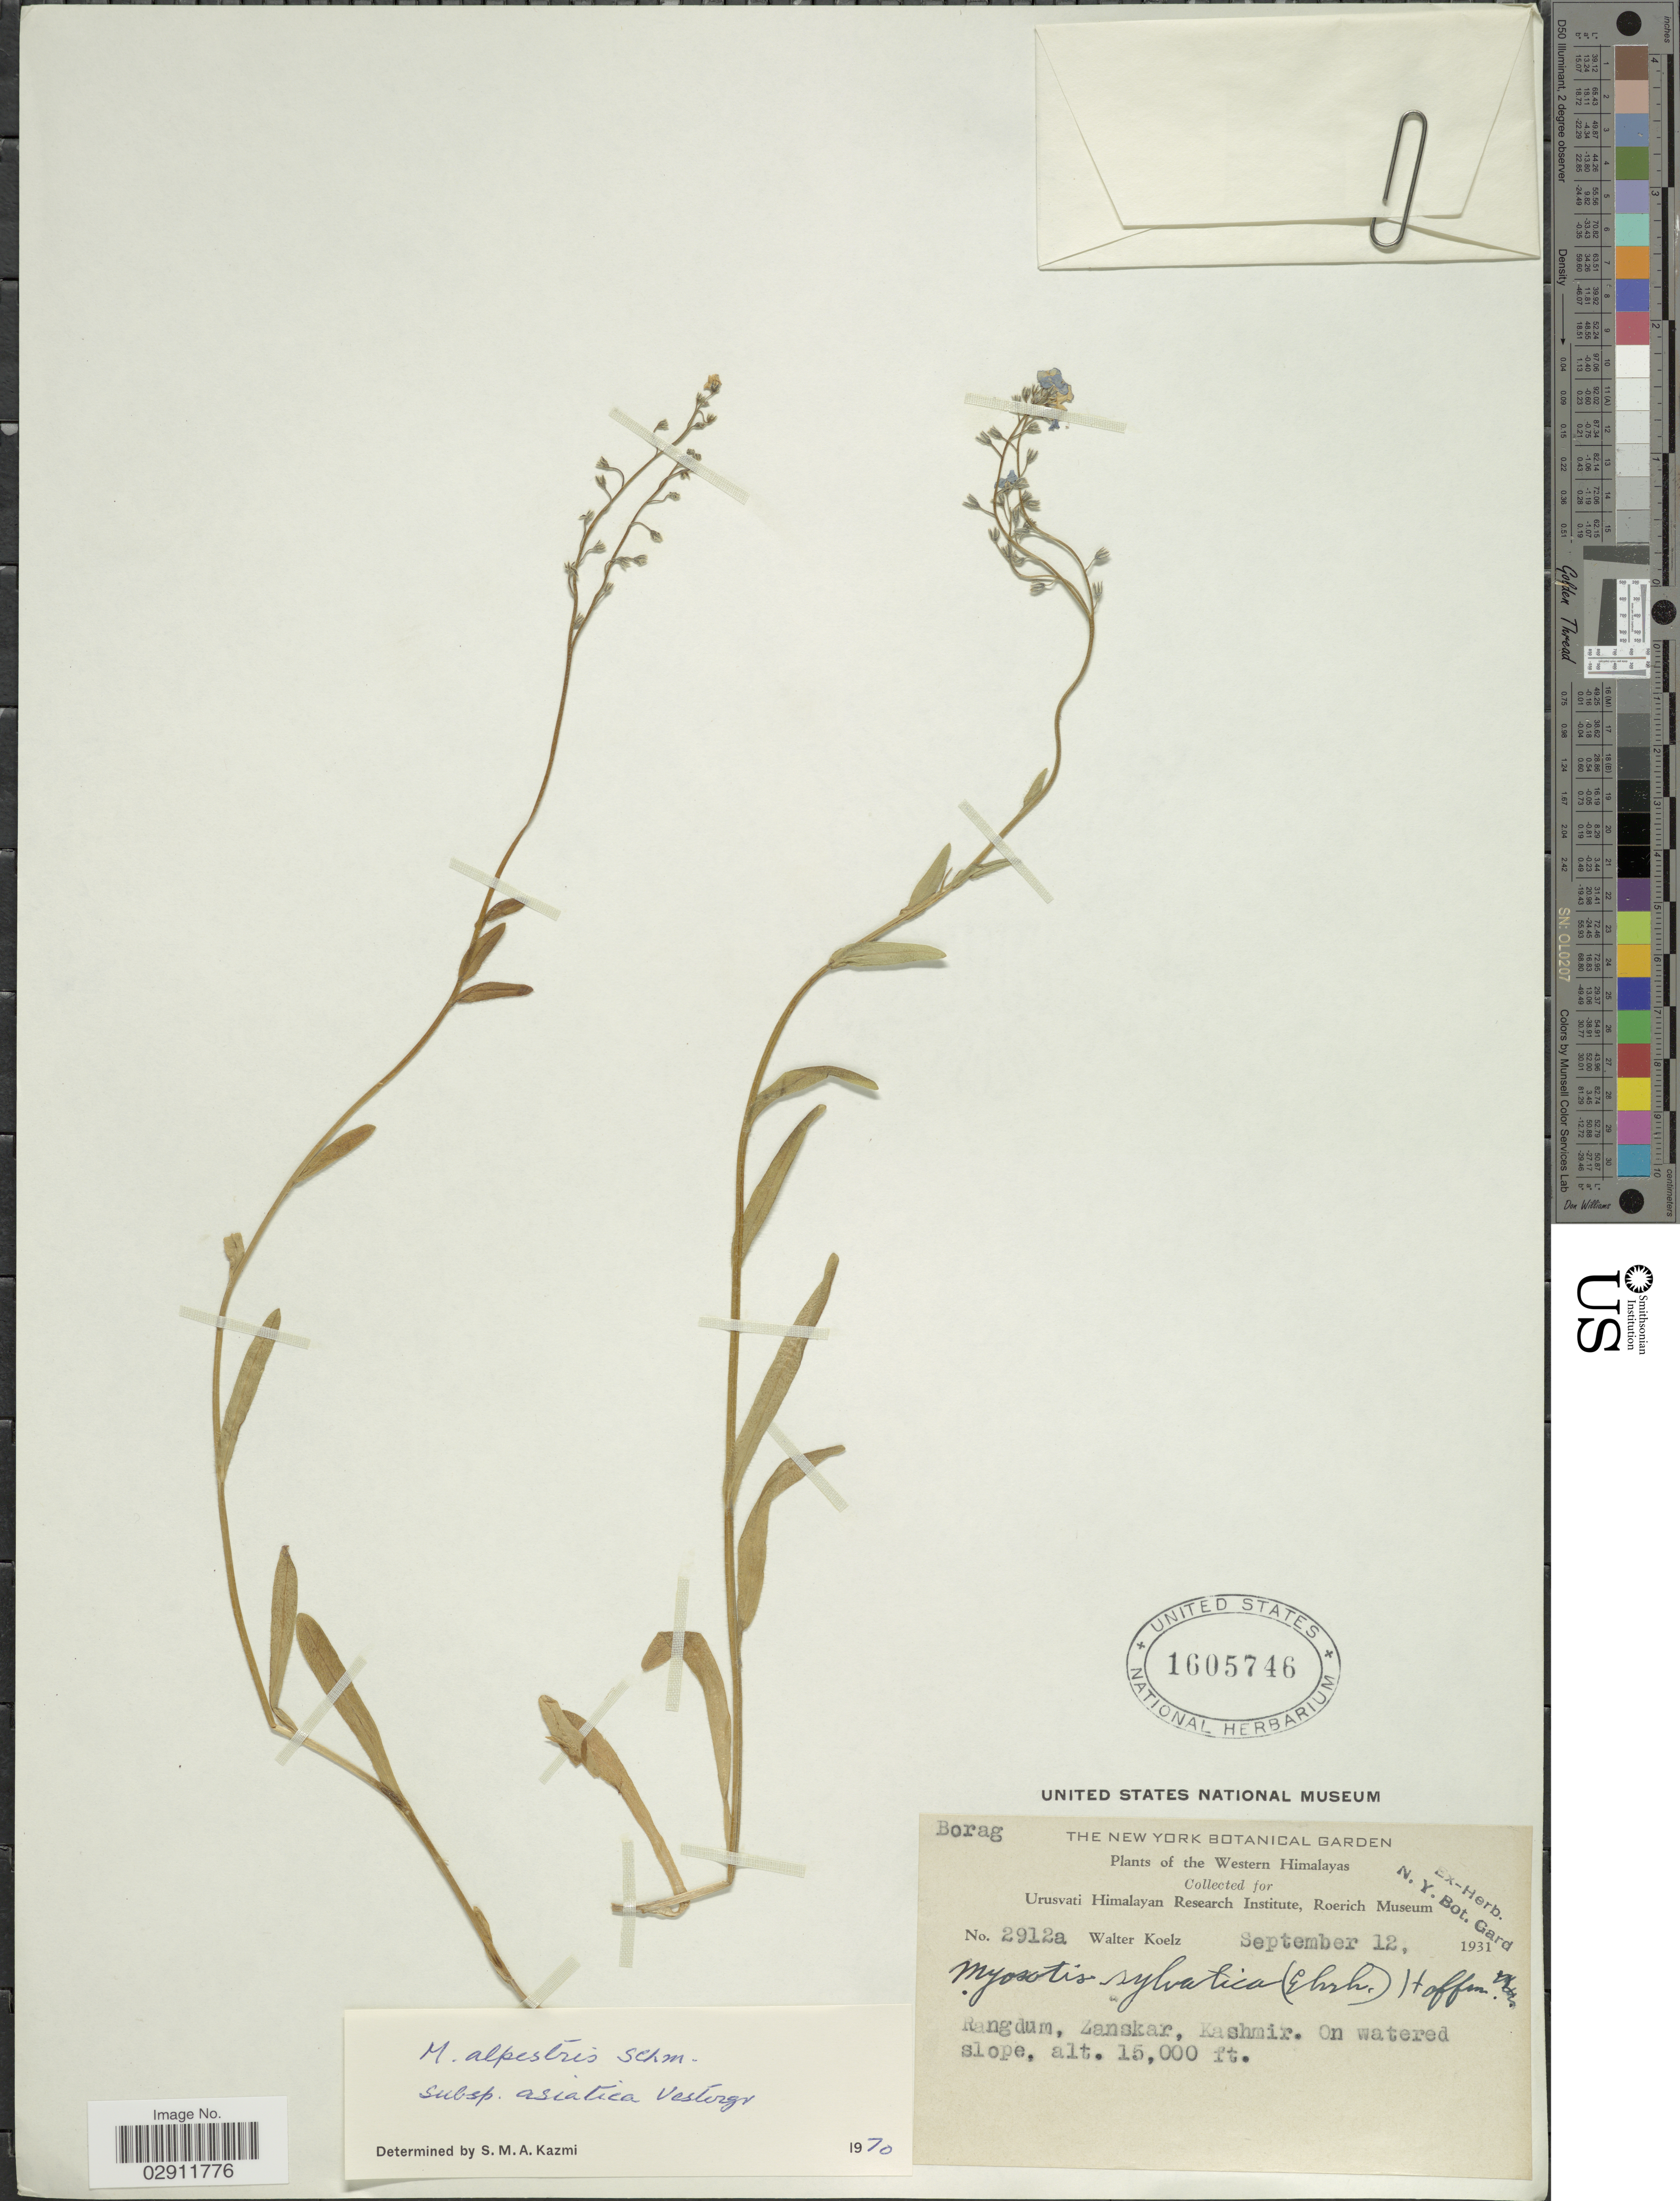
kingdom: Plantae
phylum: Tracheophyta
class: Magnoliopsida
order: Boraginales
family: Boraginaceae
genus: Myosotis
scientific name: Myosotis alpestris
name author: F.W. Schmidt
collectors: W. N. Koelz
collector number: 2912a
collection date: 1931-09-12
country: India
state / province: Jammu and Kashmir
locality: Western Himalayas. Rangdum, Zanskar, Kashmir.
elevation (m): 4572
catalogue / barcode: US 1605746